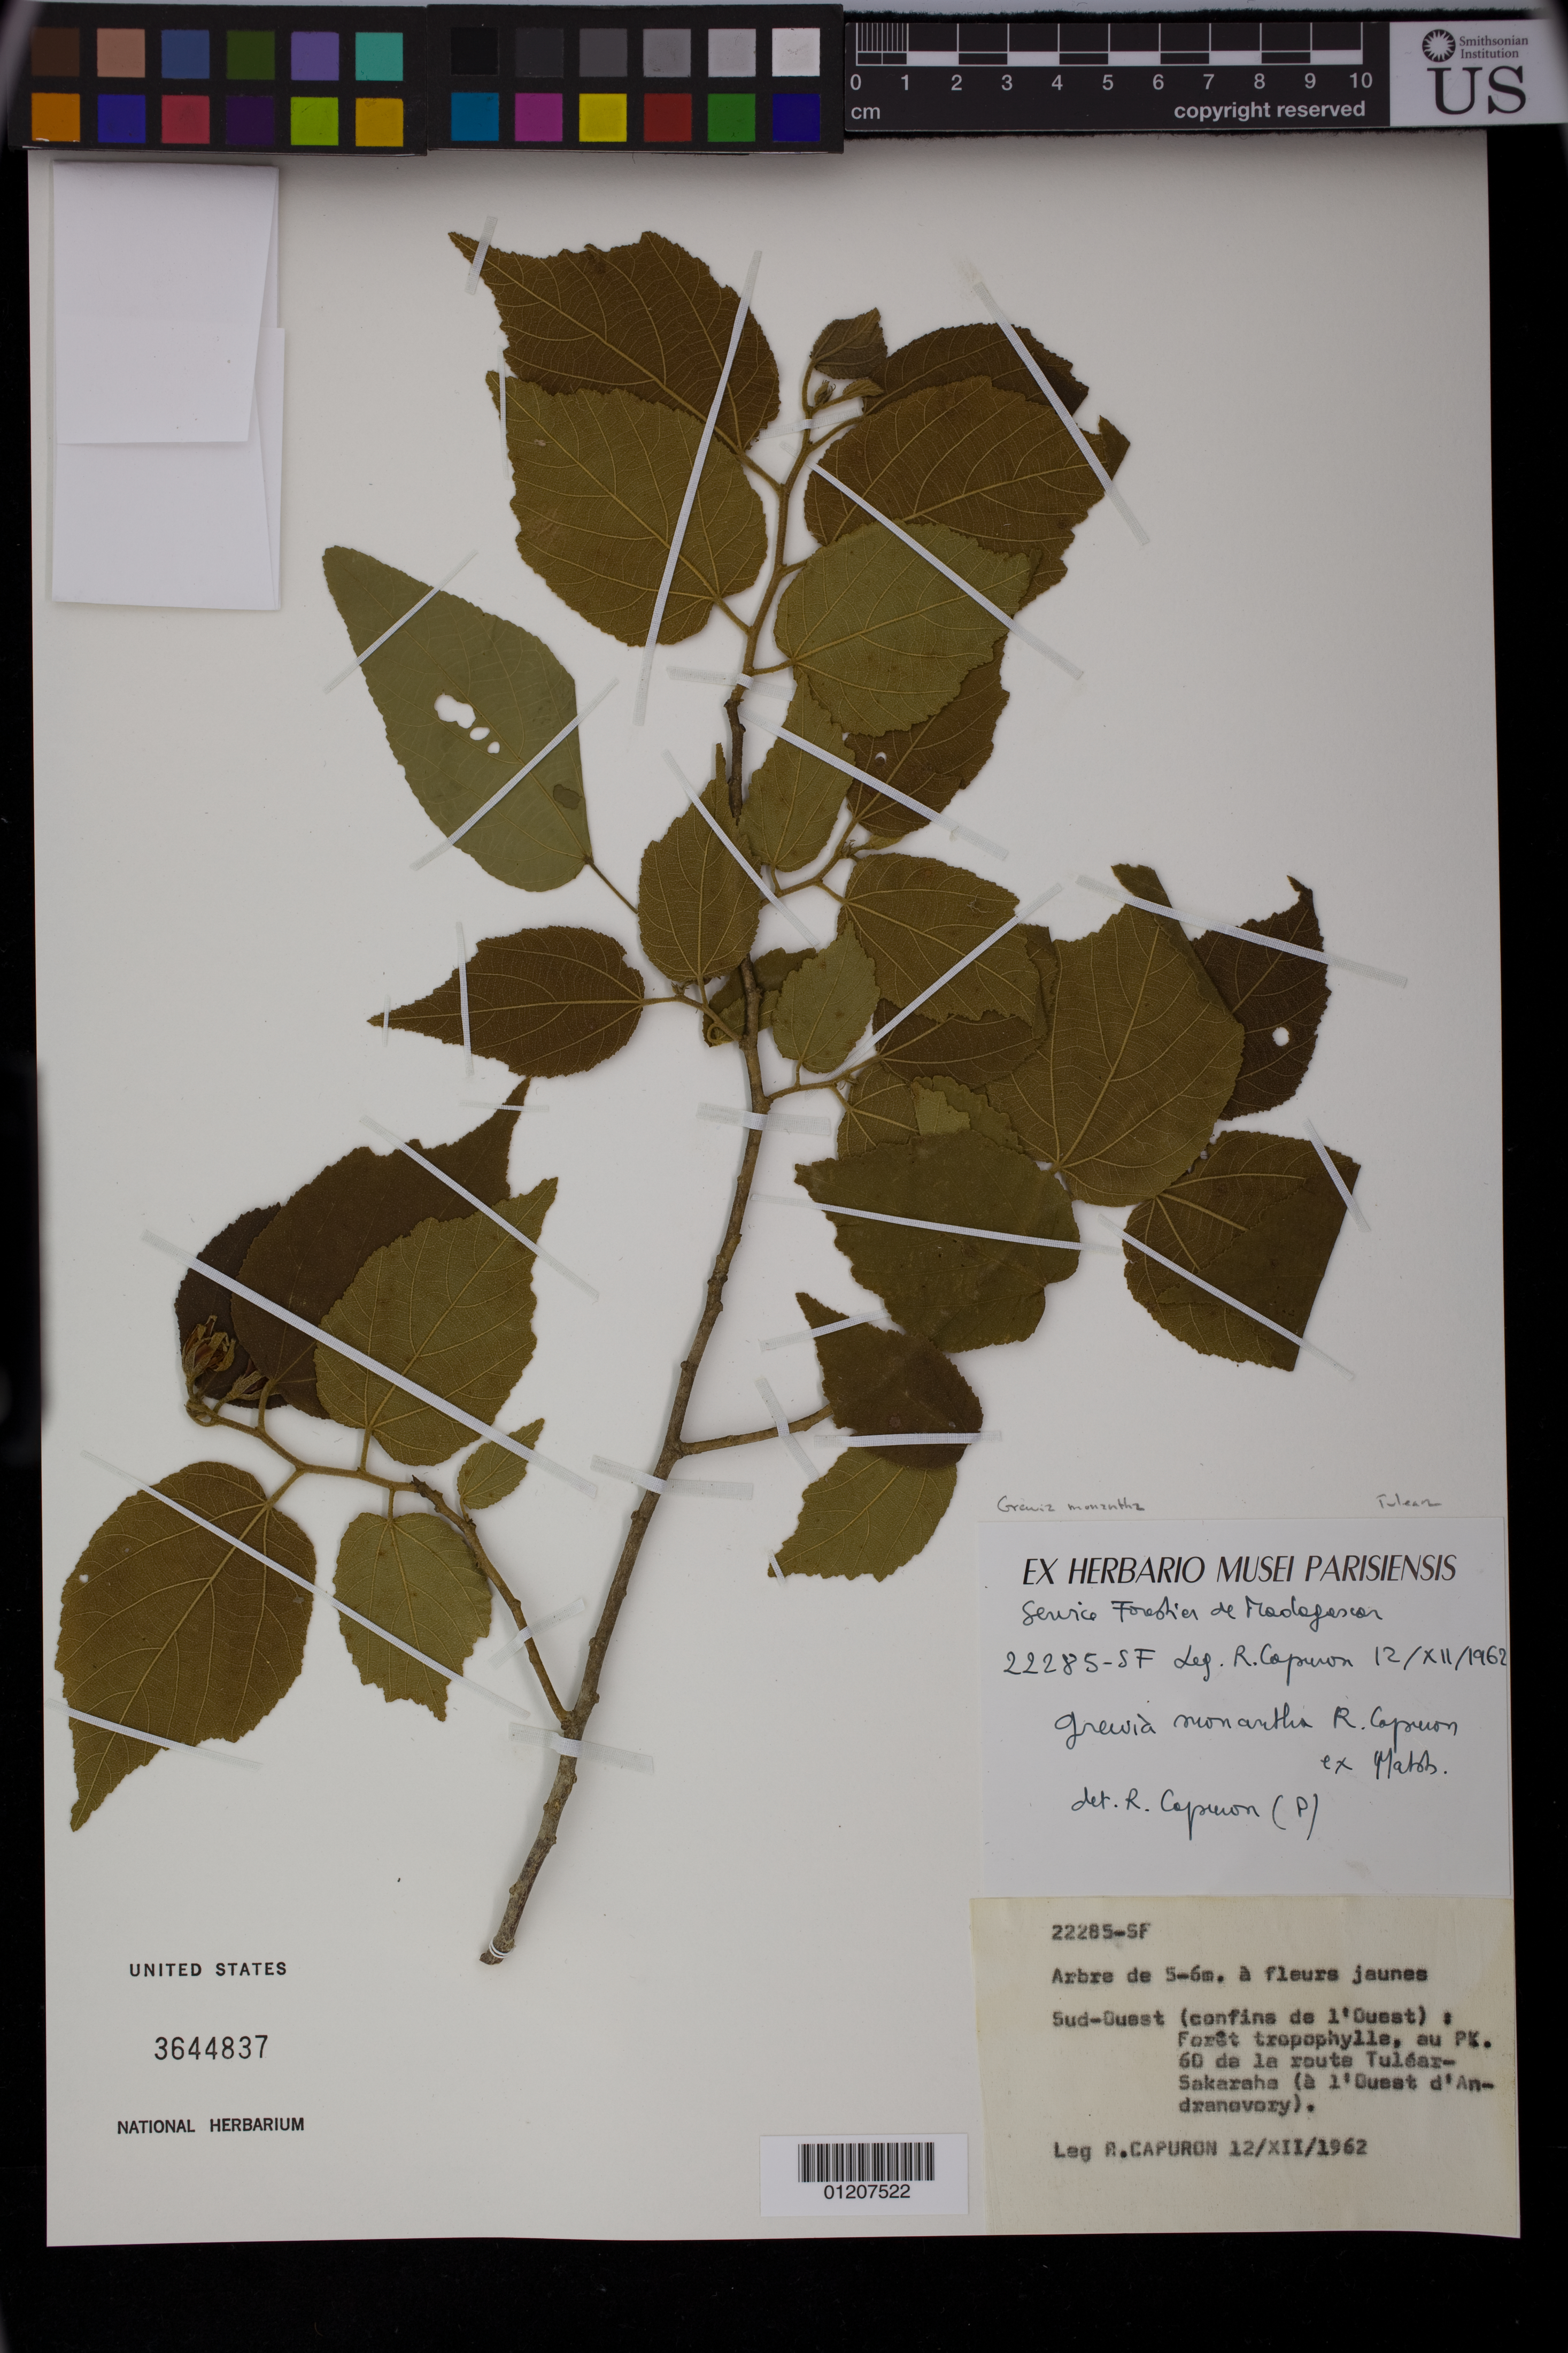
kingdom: Plantae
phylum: Tracheophyta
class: Magnoliopsida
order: Malvales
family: Malvaceae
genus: Grewia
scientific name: Grewia monantha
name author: Capuron ex Mabb.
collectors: R. P. Capuron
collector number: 22285-SF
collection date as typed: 12 Dec 1962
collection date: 1962-12-12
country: Madagascar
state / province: Atsimo-Andrefana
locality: Sud-Ouest (confins de l'Quest); Foret tropophylls, au PK. 60 de la route Tulear-Sakaraha (a l'Ouest d'Andranovory).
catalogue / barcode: US 3644837